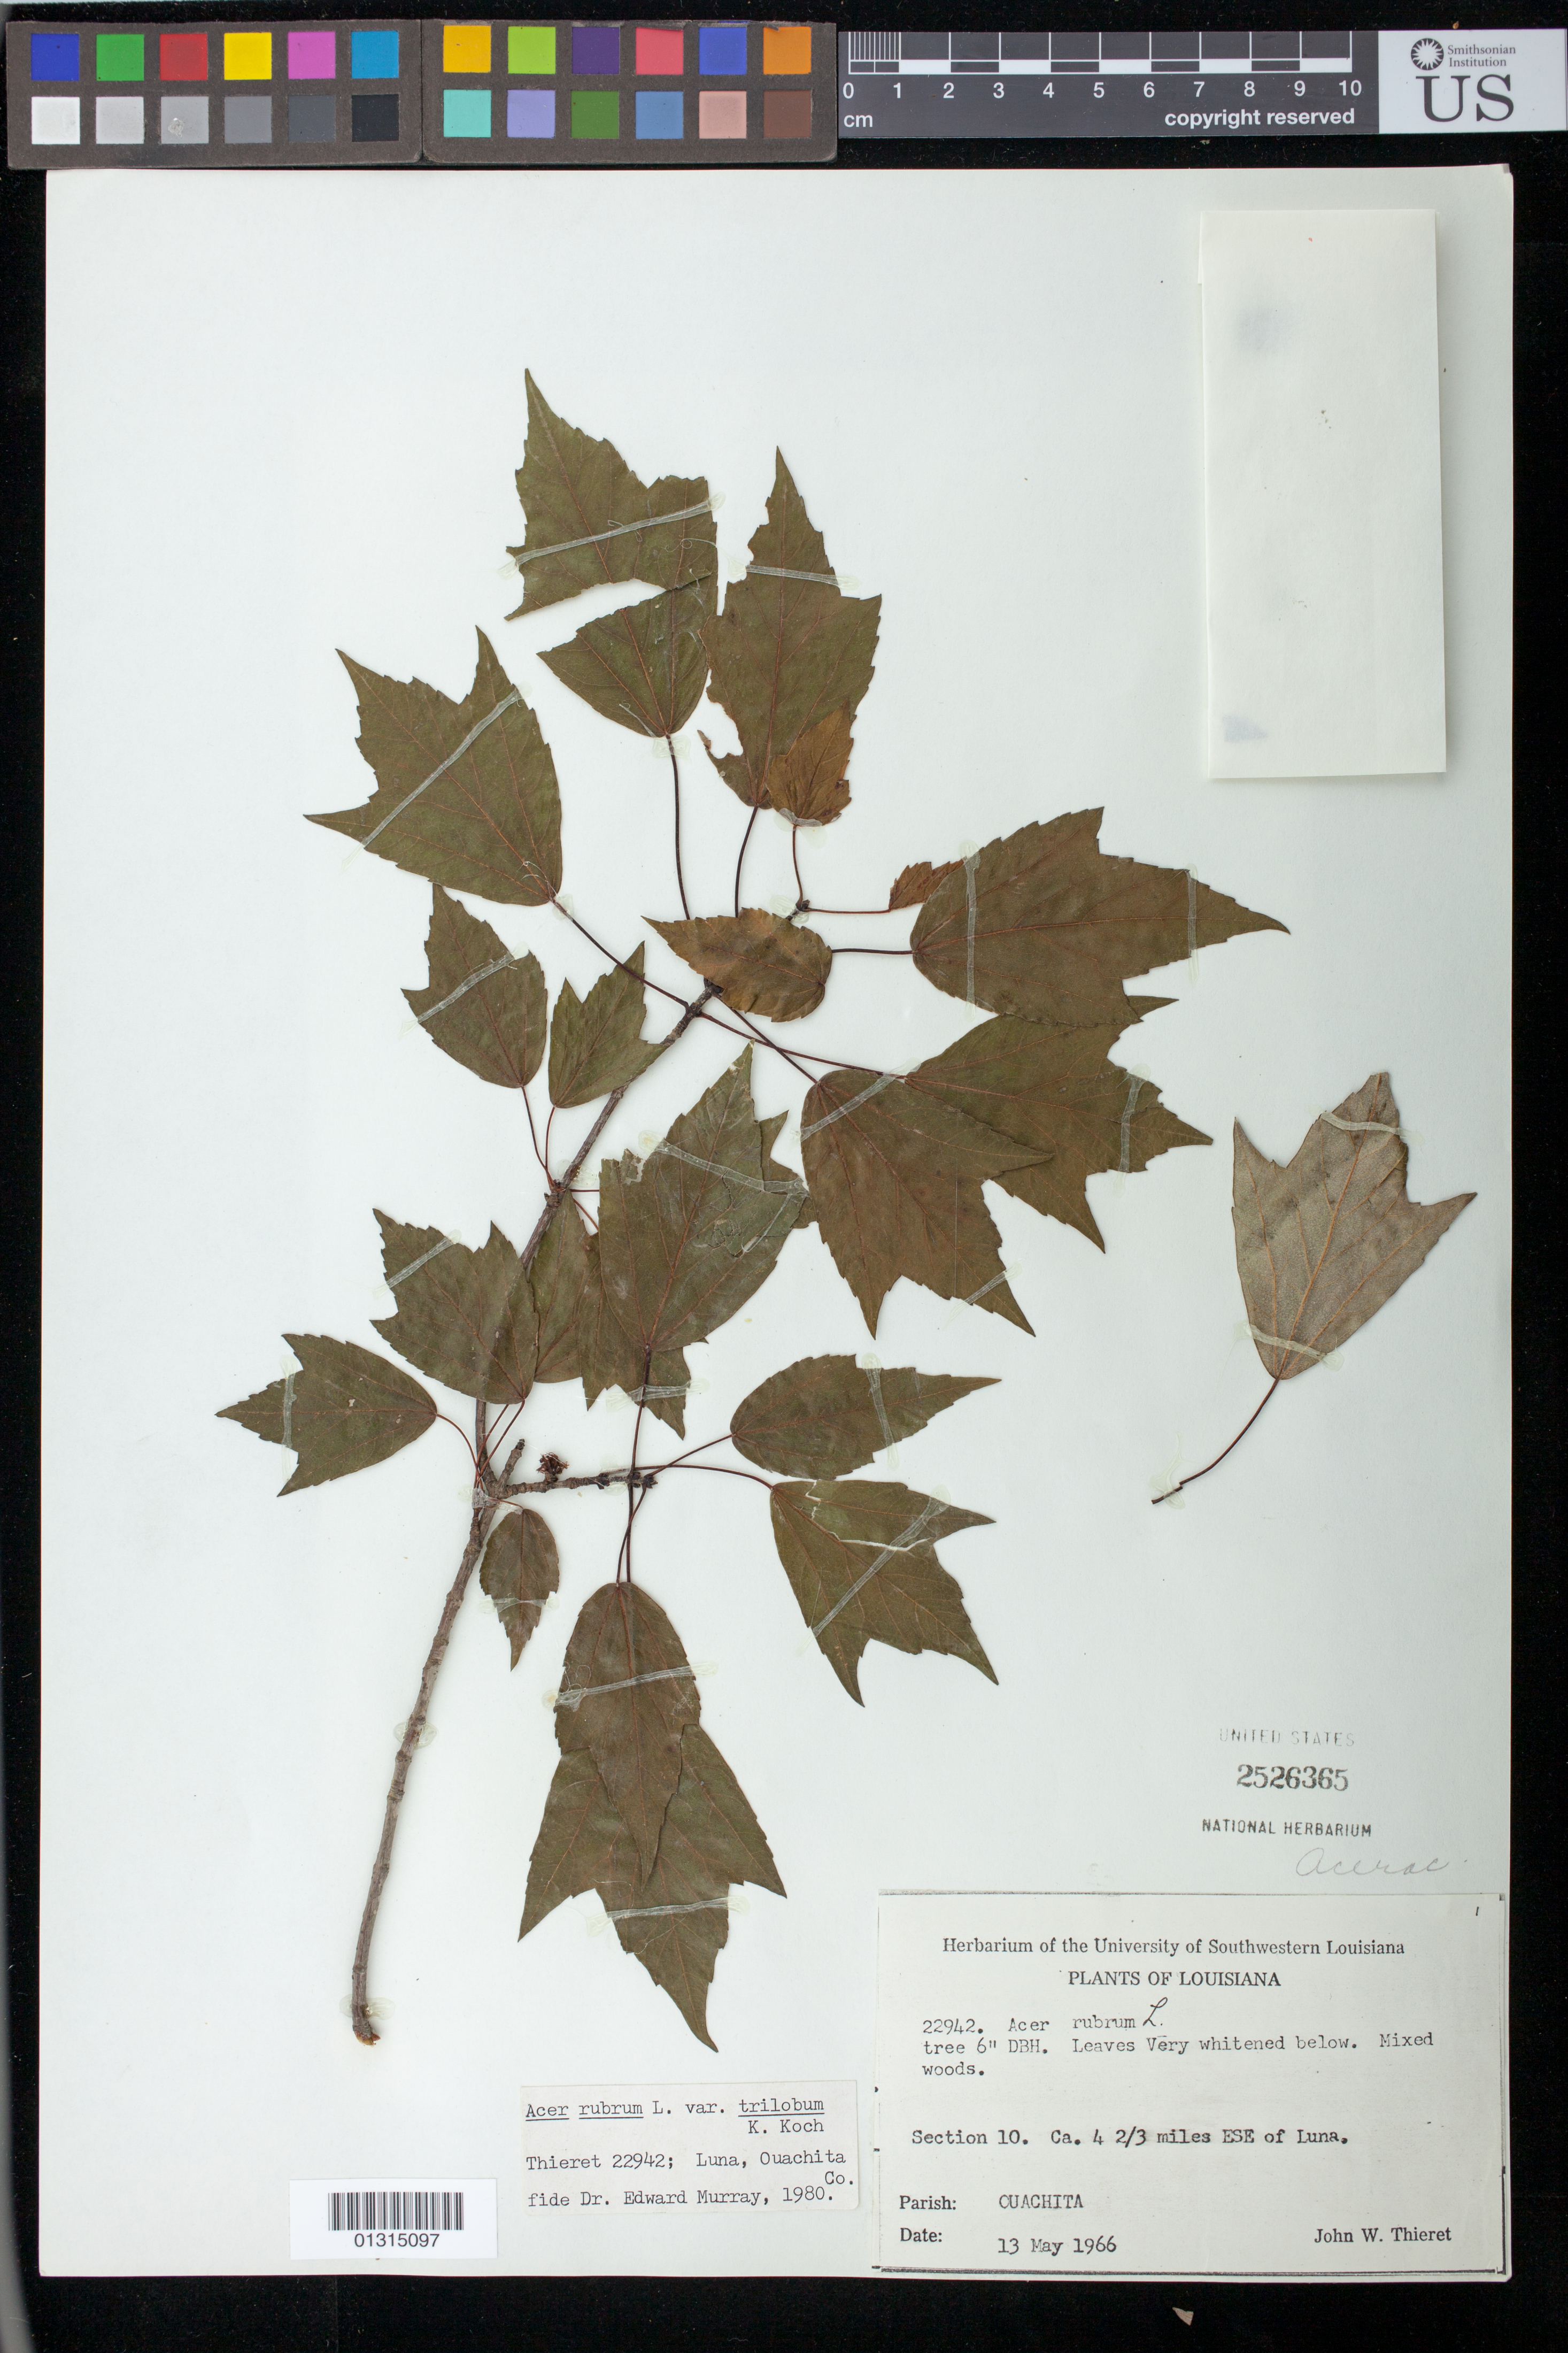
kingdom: Plantae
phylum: Tracheophyta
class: Magnoliopsida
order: Sapindales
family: Sapindaceae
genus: Acer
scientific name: Acer rubrum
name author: L.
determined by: Murray, Edward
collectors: J. W. Thieret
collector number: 22942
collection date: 1966-05-13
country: United States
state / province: Louisiana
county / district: Ouachita Parish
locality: Ouachita Parish, Section 10. Ca. 4-2/3 miles ESE of Luna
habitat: Mixed woods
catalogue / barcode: US 2526365